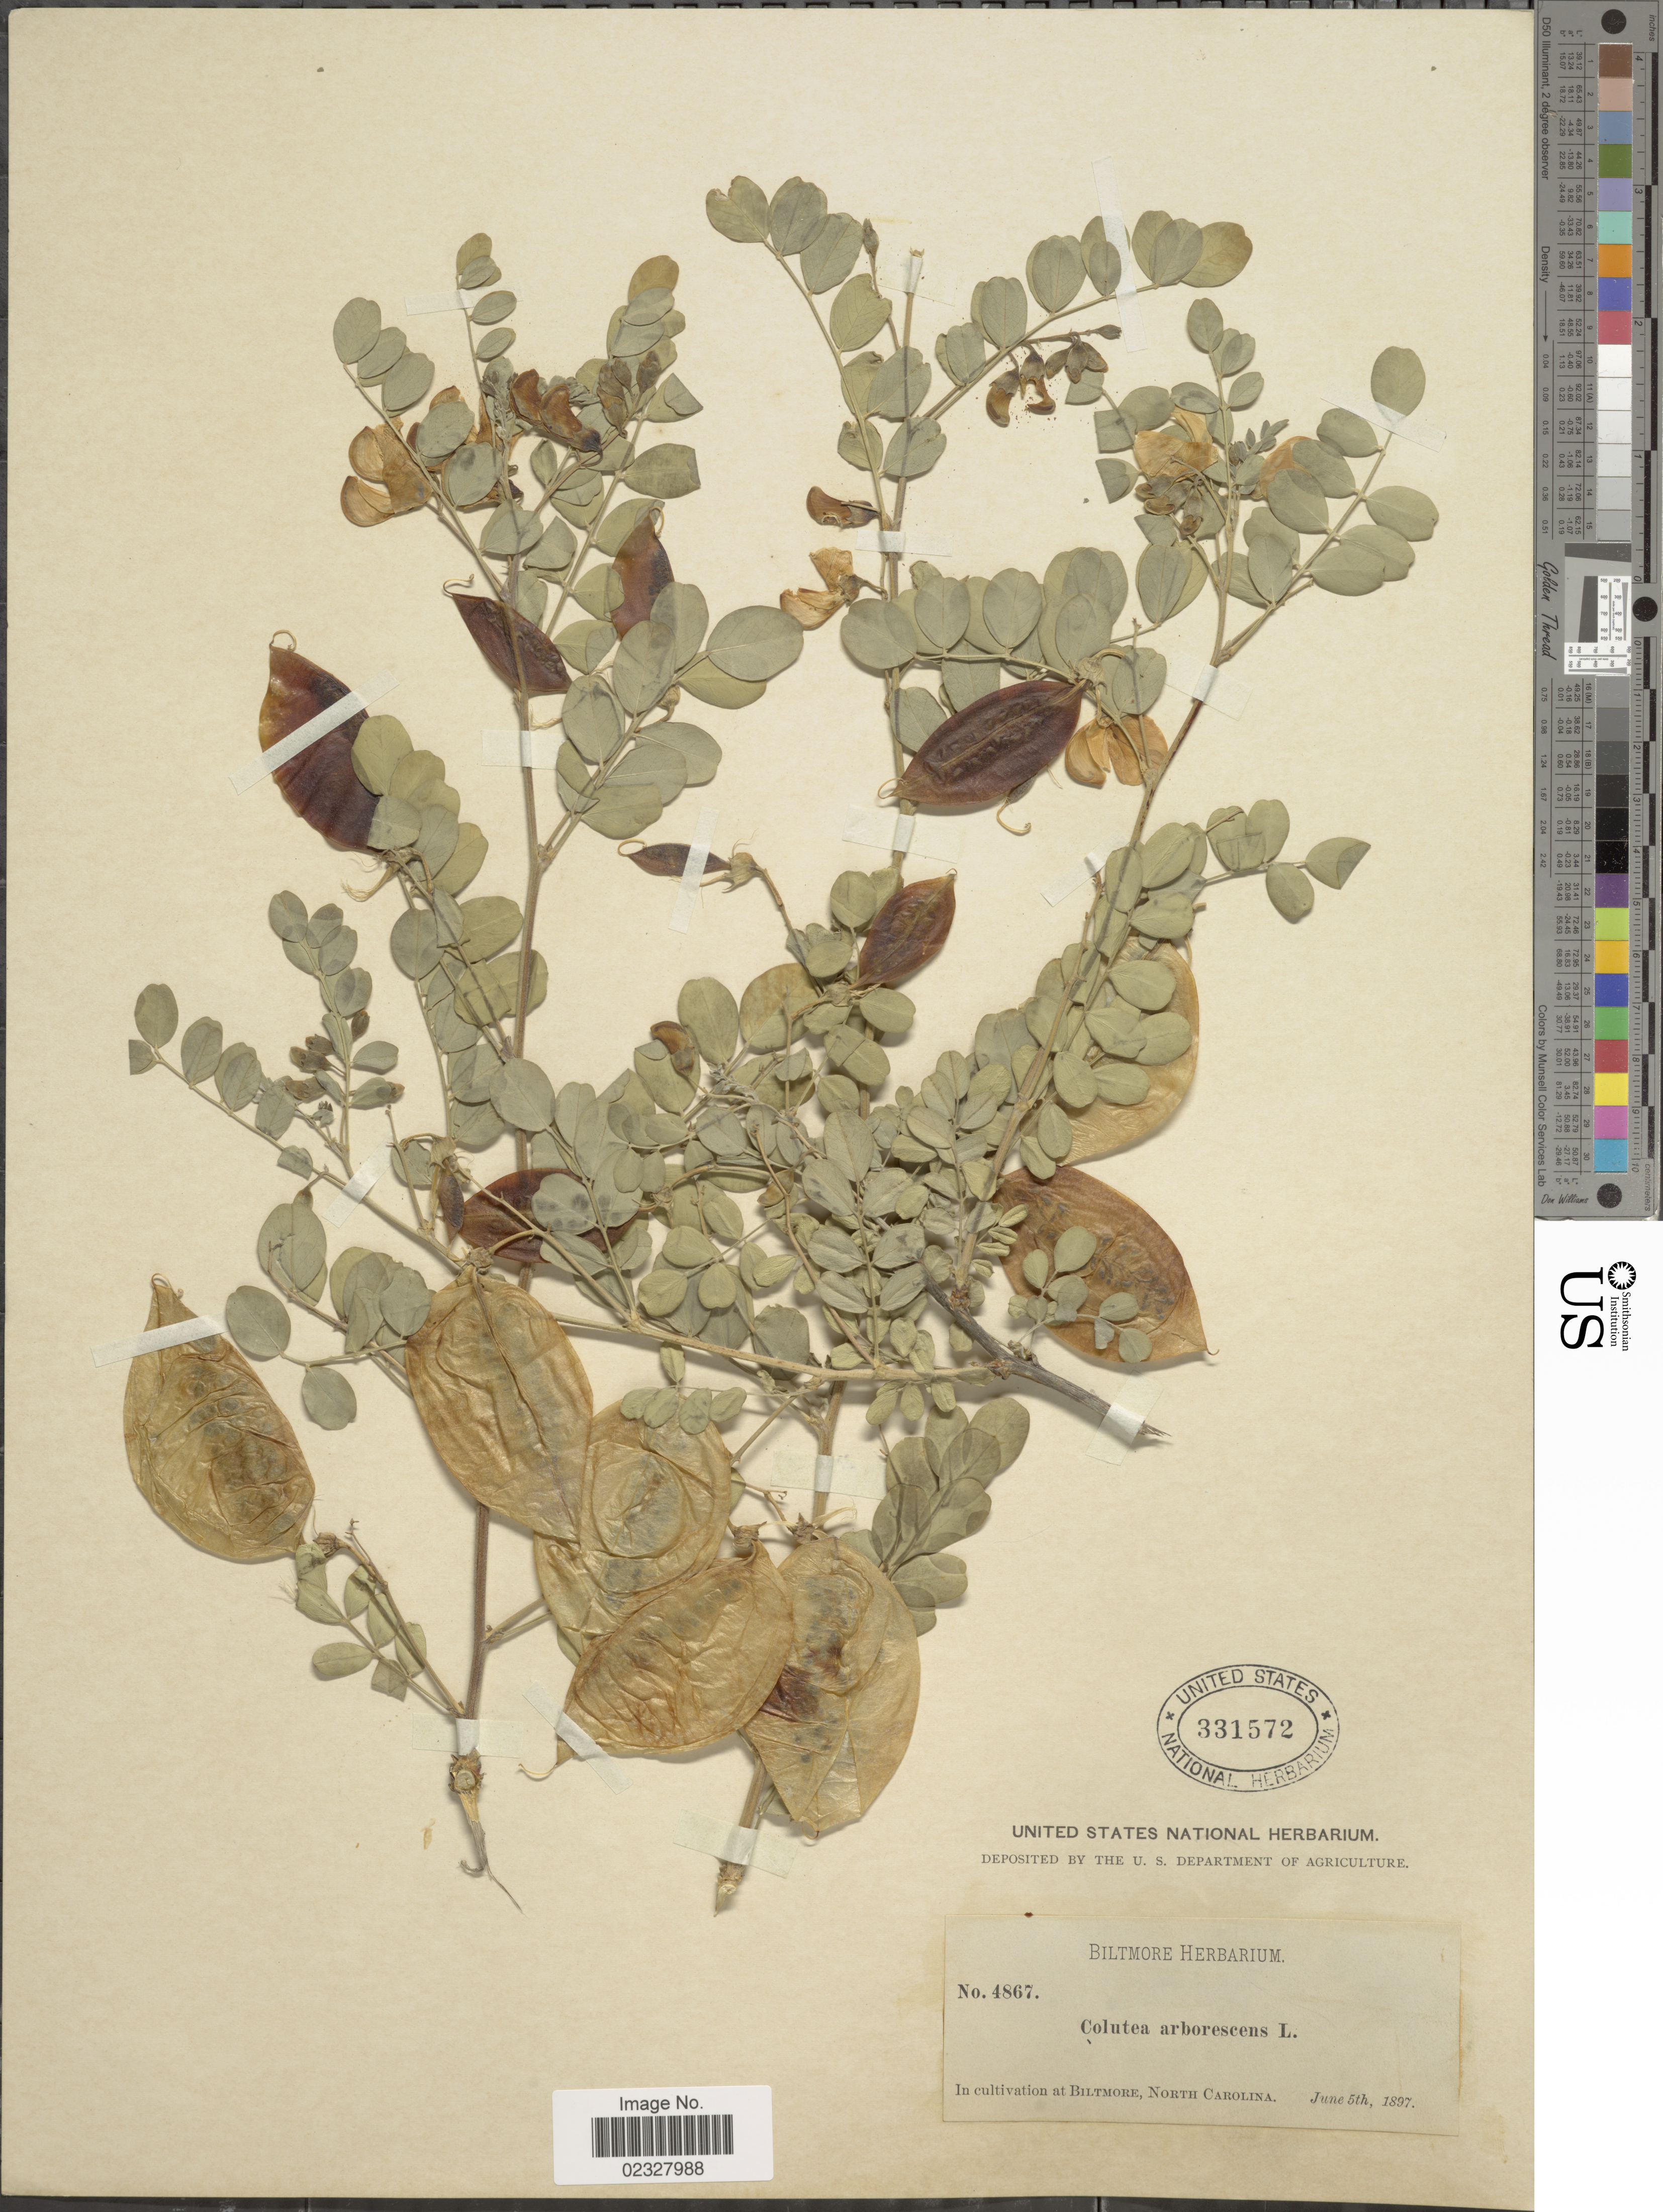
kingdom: Plantae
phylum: Tracheophyta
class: Magnoliopsida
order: Fabales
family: Fabaceae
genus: Colutea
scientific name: Colutea arborescens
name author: L.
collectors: ex herb. Biltmore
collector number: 4867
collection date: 1897-06-05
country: United States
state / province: North Carolina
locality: Biltmore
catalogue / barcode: US 331572